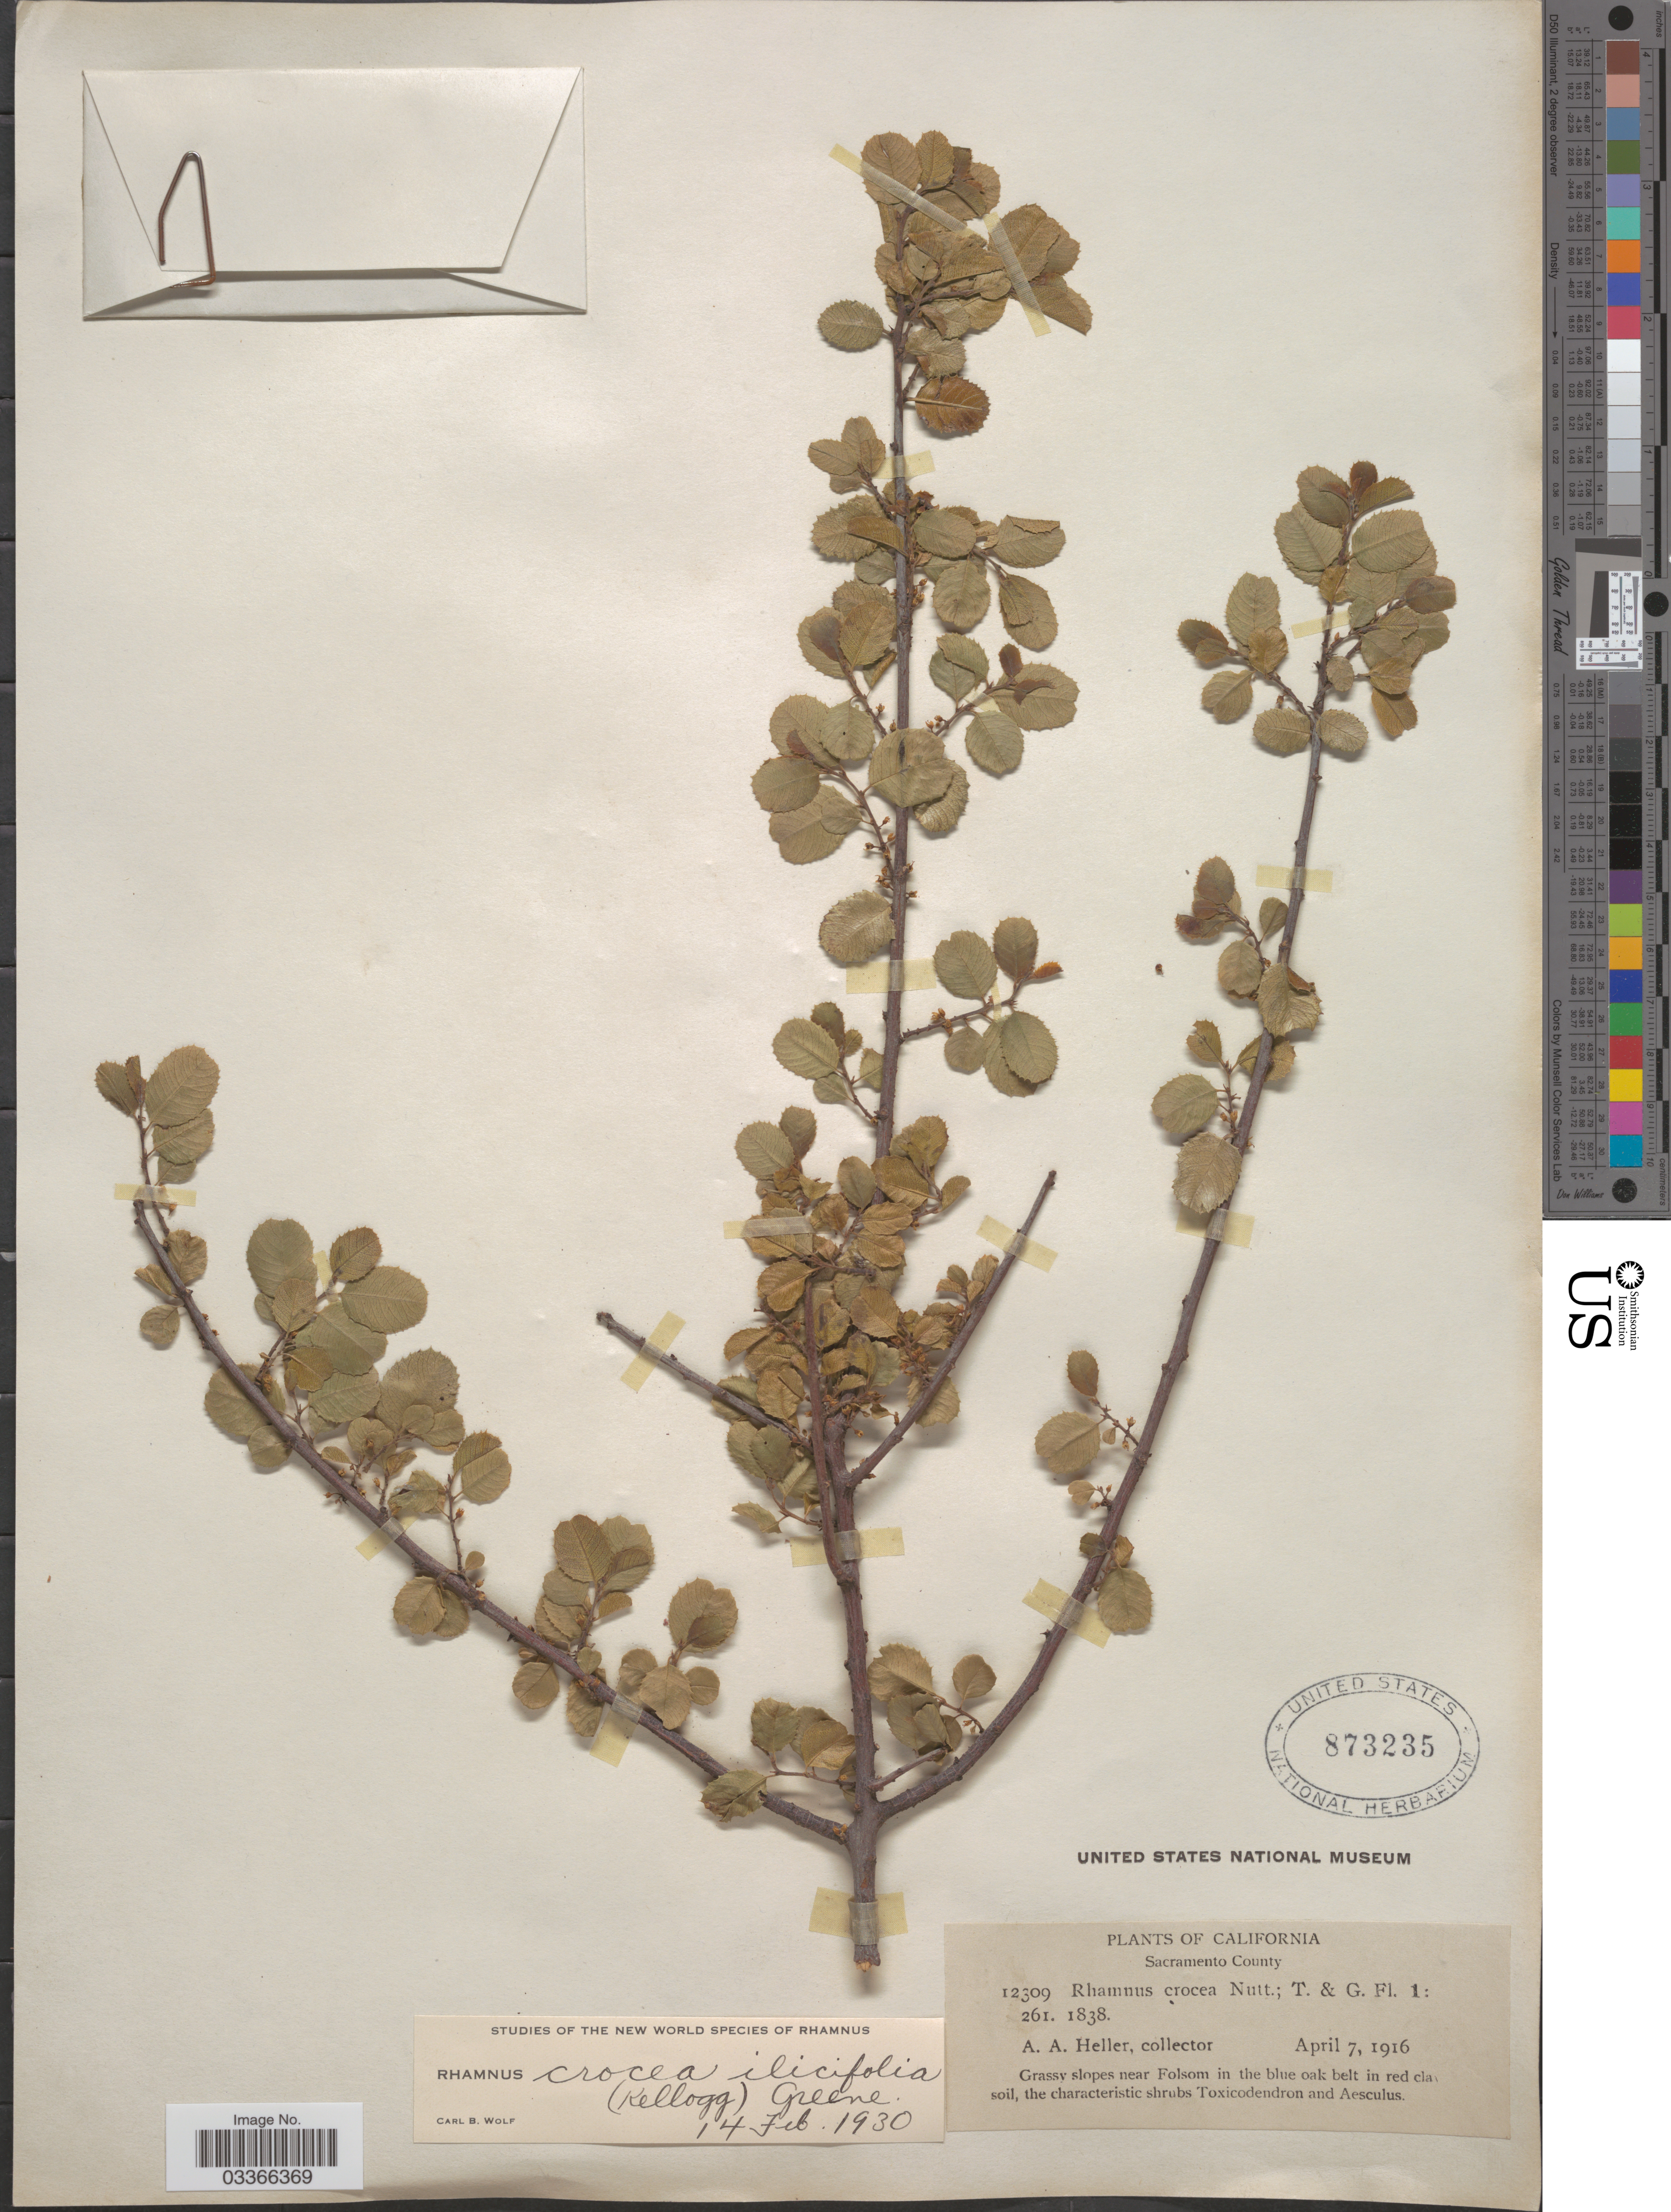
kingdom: Plantae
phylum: Tracheophyta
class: Magnoliopsida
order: Rosales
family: Rhamnaceae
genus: Rhamnus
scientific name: Rhamnus crocea var. ilicifolia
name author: (Kellogg) Greene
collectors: A. A. Heller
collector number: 12309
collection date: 1916-04-07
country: United States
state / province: California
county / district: Sacramento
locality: Sacramento County. Grassy slopes near Folsom.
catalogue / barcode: US 873235